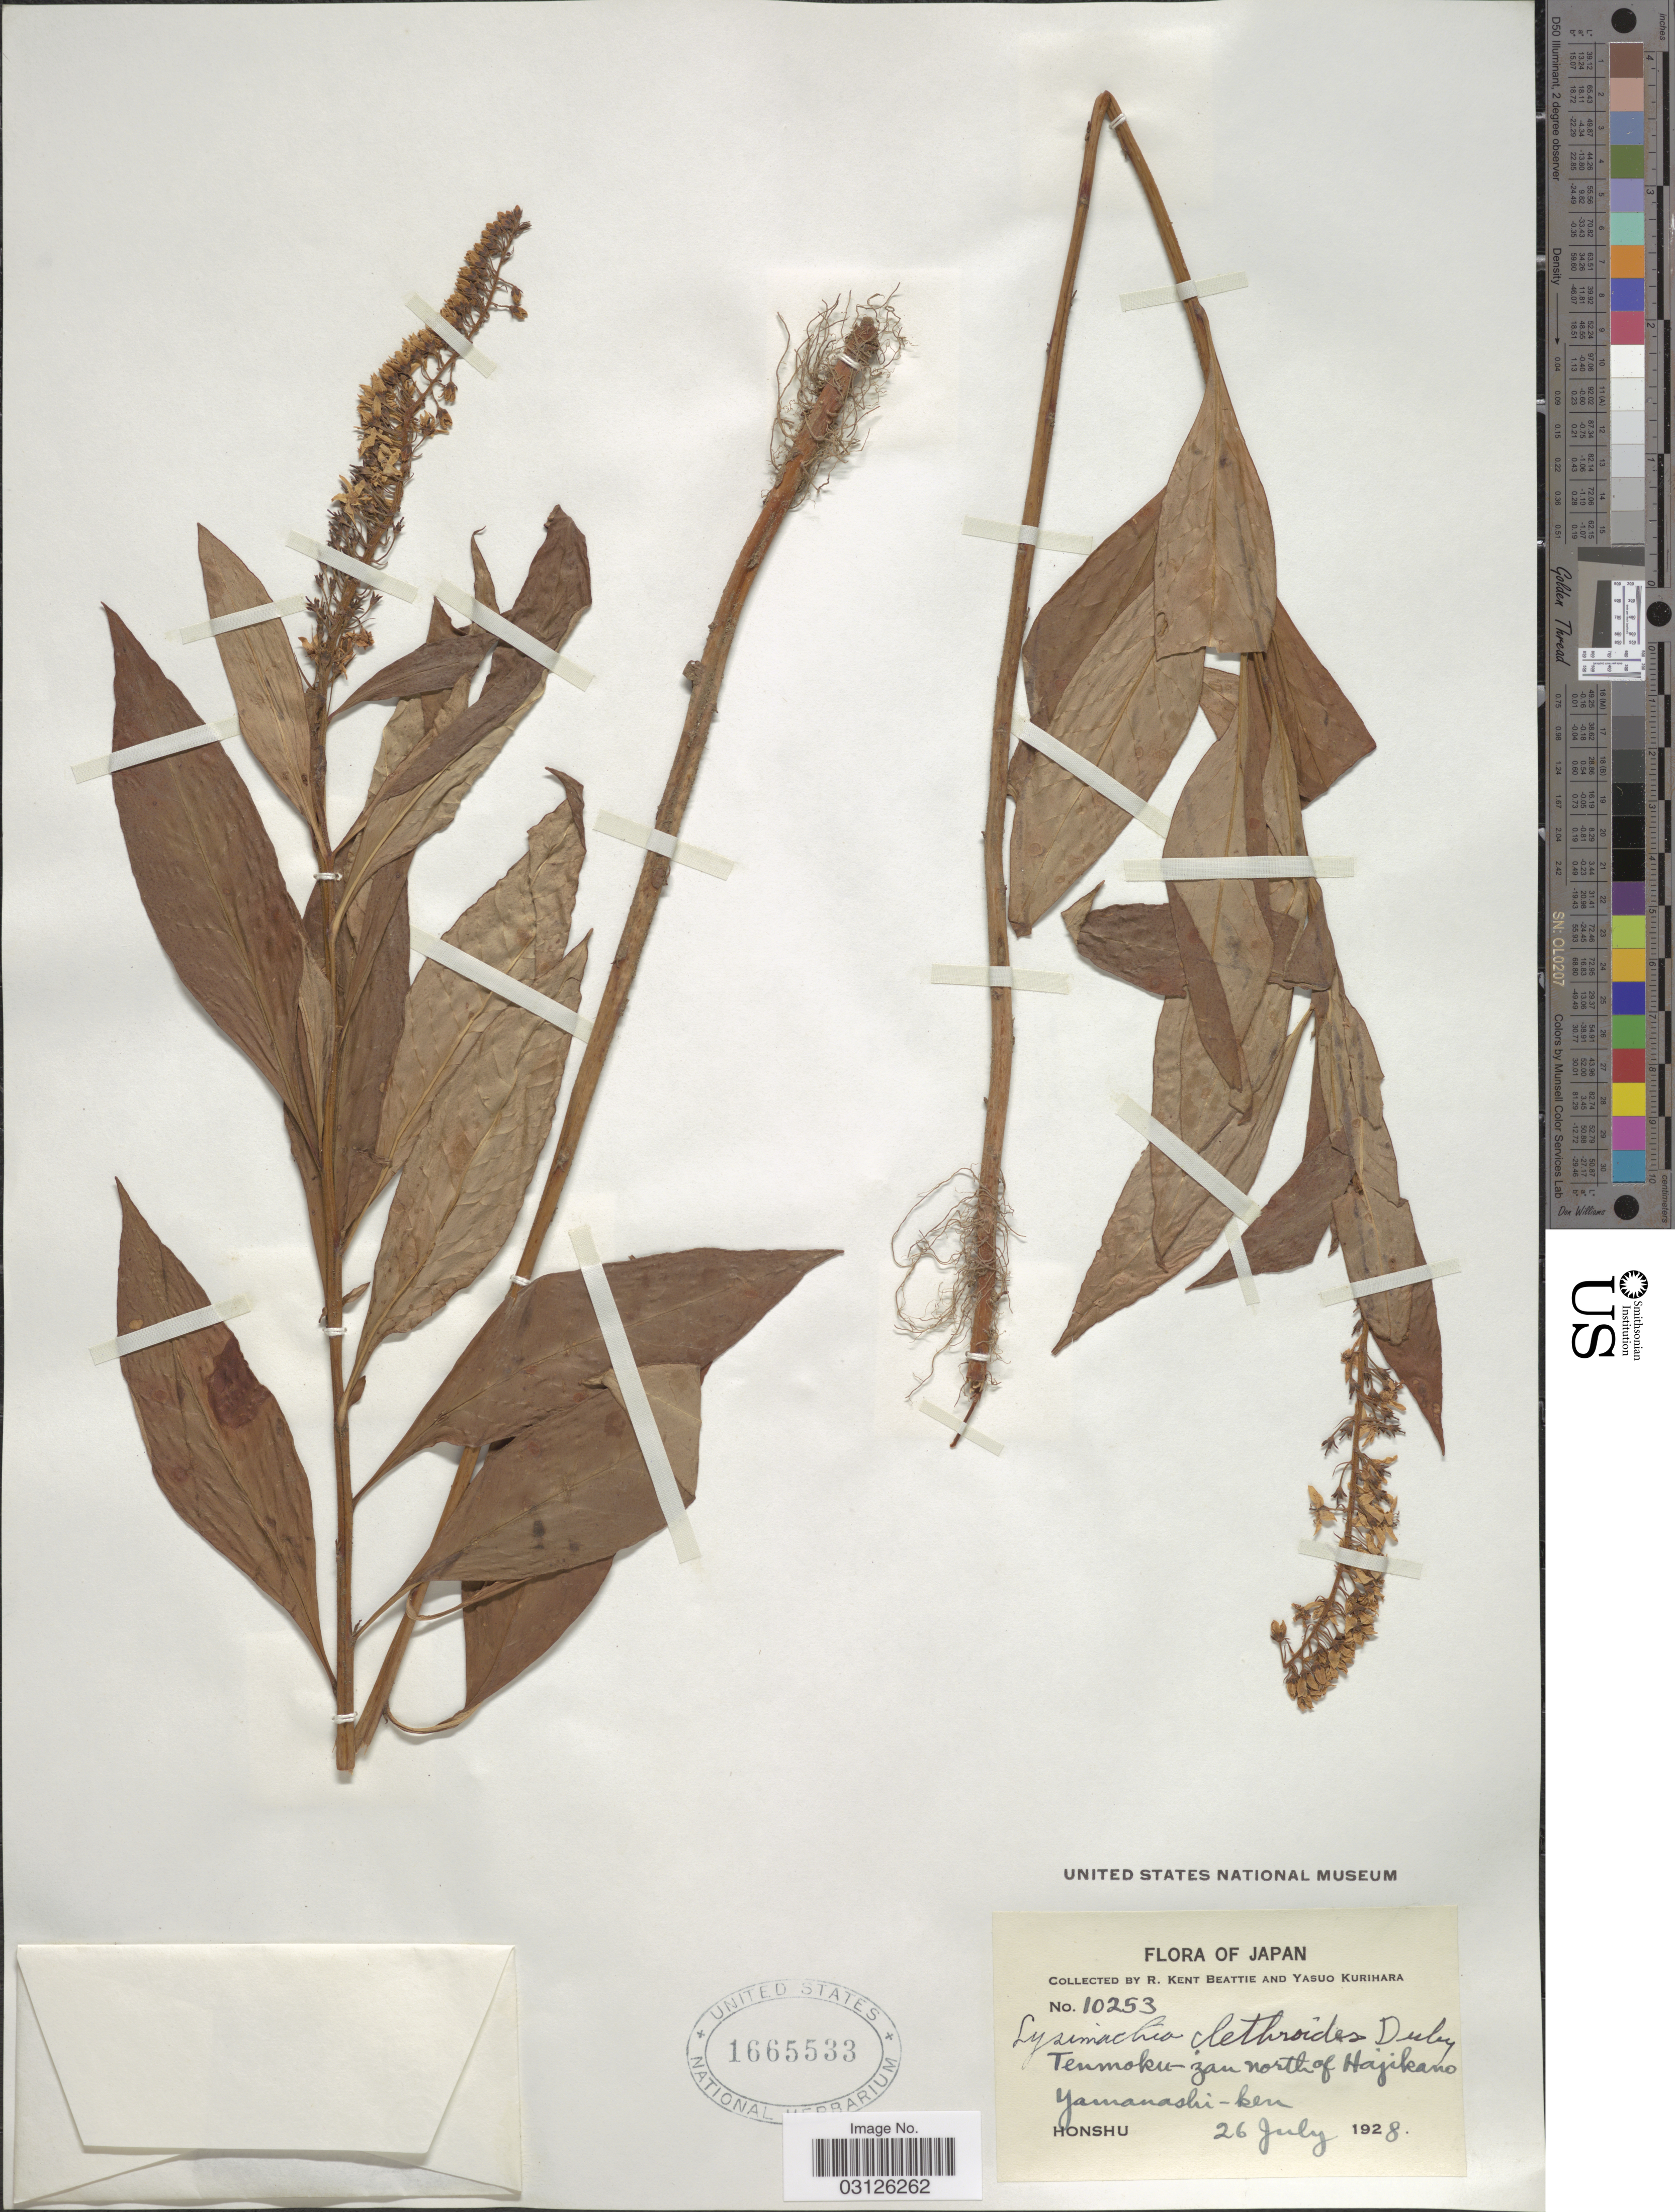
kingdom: Plantae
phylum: Tracheophyta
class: Magnoliopsida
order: Ericales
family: Primulaceae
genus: Lysimachia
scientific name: Lysimachia clethroides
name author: Duby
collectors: R. K. Beattie & Y. Kurihara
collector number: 10253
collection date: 1928-07-26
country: Japan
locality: Tenmoku-zan north of Hajikano, Yamanashi-ken, Honshu.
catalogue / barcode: US 1665533